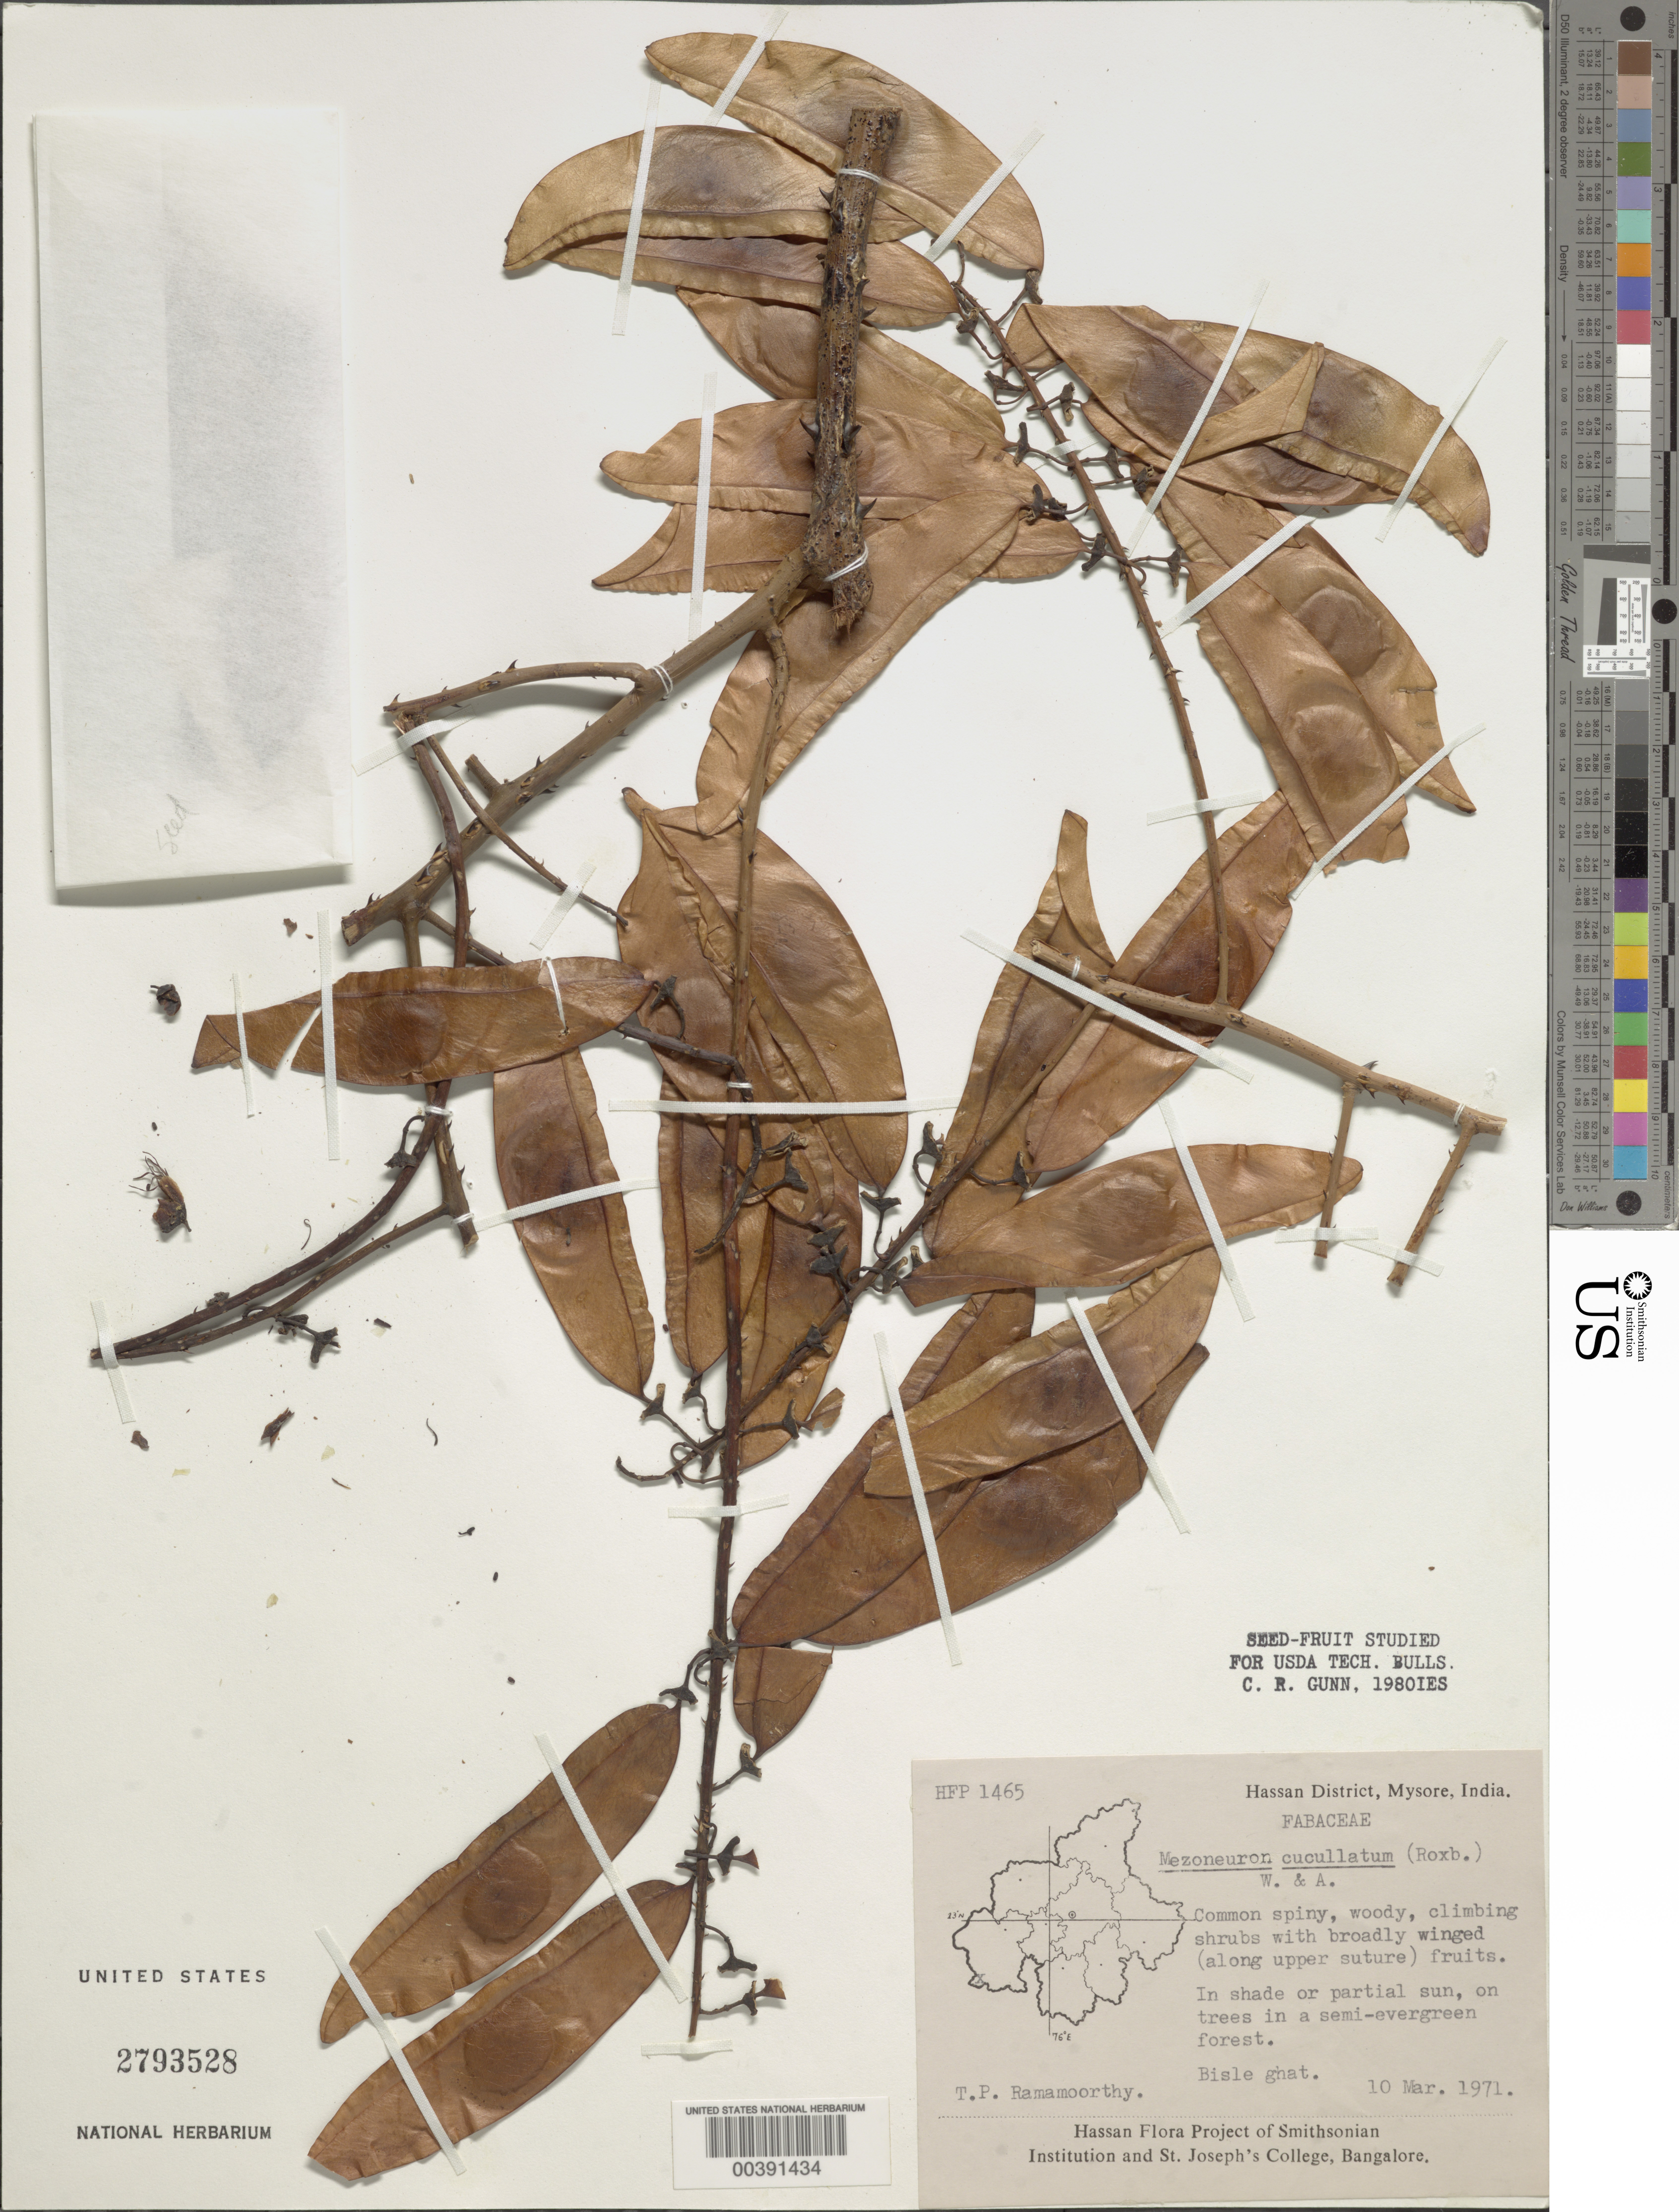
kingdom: Plantae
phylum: Tracheophyta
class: Magnoliopsida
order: Fabales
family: Fabaceae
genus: Mezoneuron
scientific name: Mezoneuron cucullatum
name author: (Roxb.) Wight & Arn.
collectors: T. P. Ramamoorthy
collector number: Hfp 1465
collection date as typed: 10 Mar 1971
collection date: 1971-03-10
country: India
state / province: Karnataka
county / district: Hassan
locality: Bisle ghat, mysore state [mysore state = karnataka.]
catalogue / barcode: US 2793528